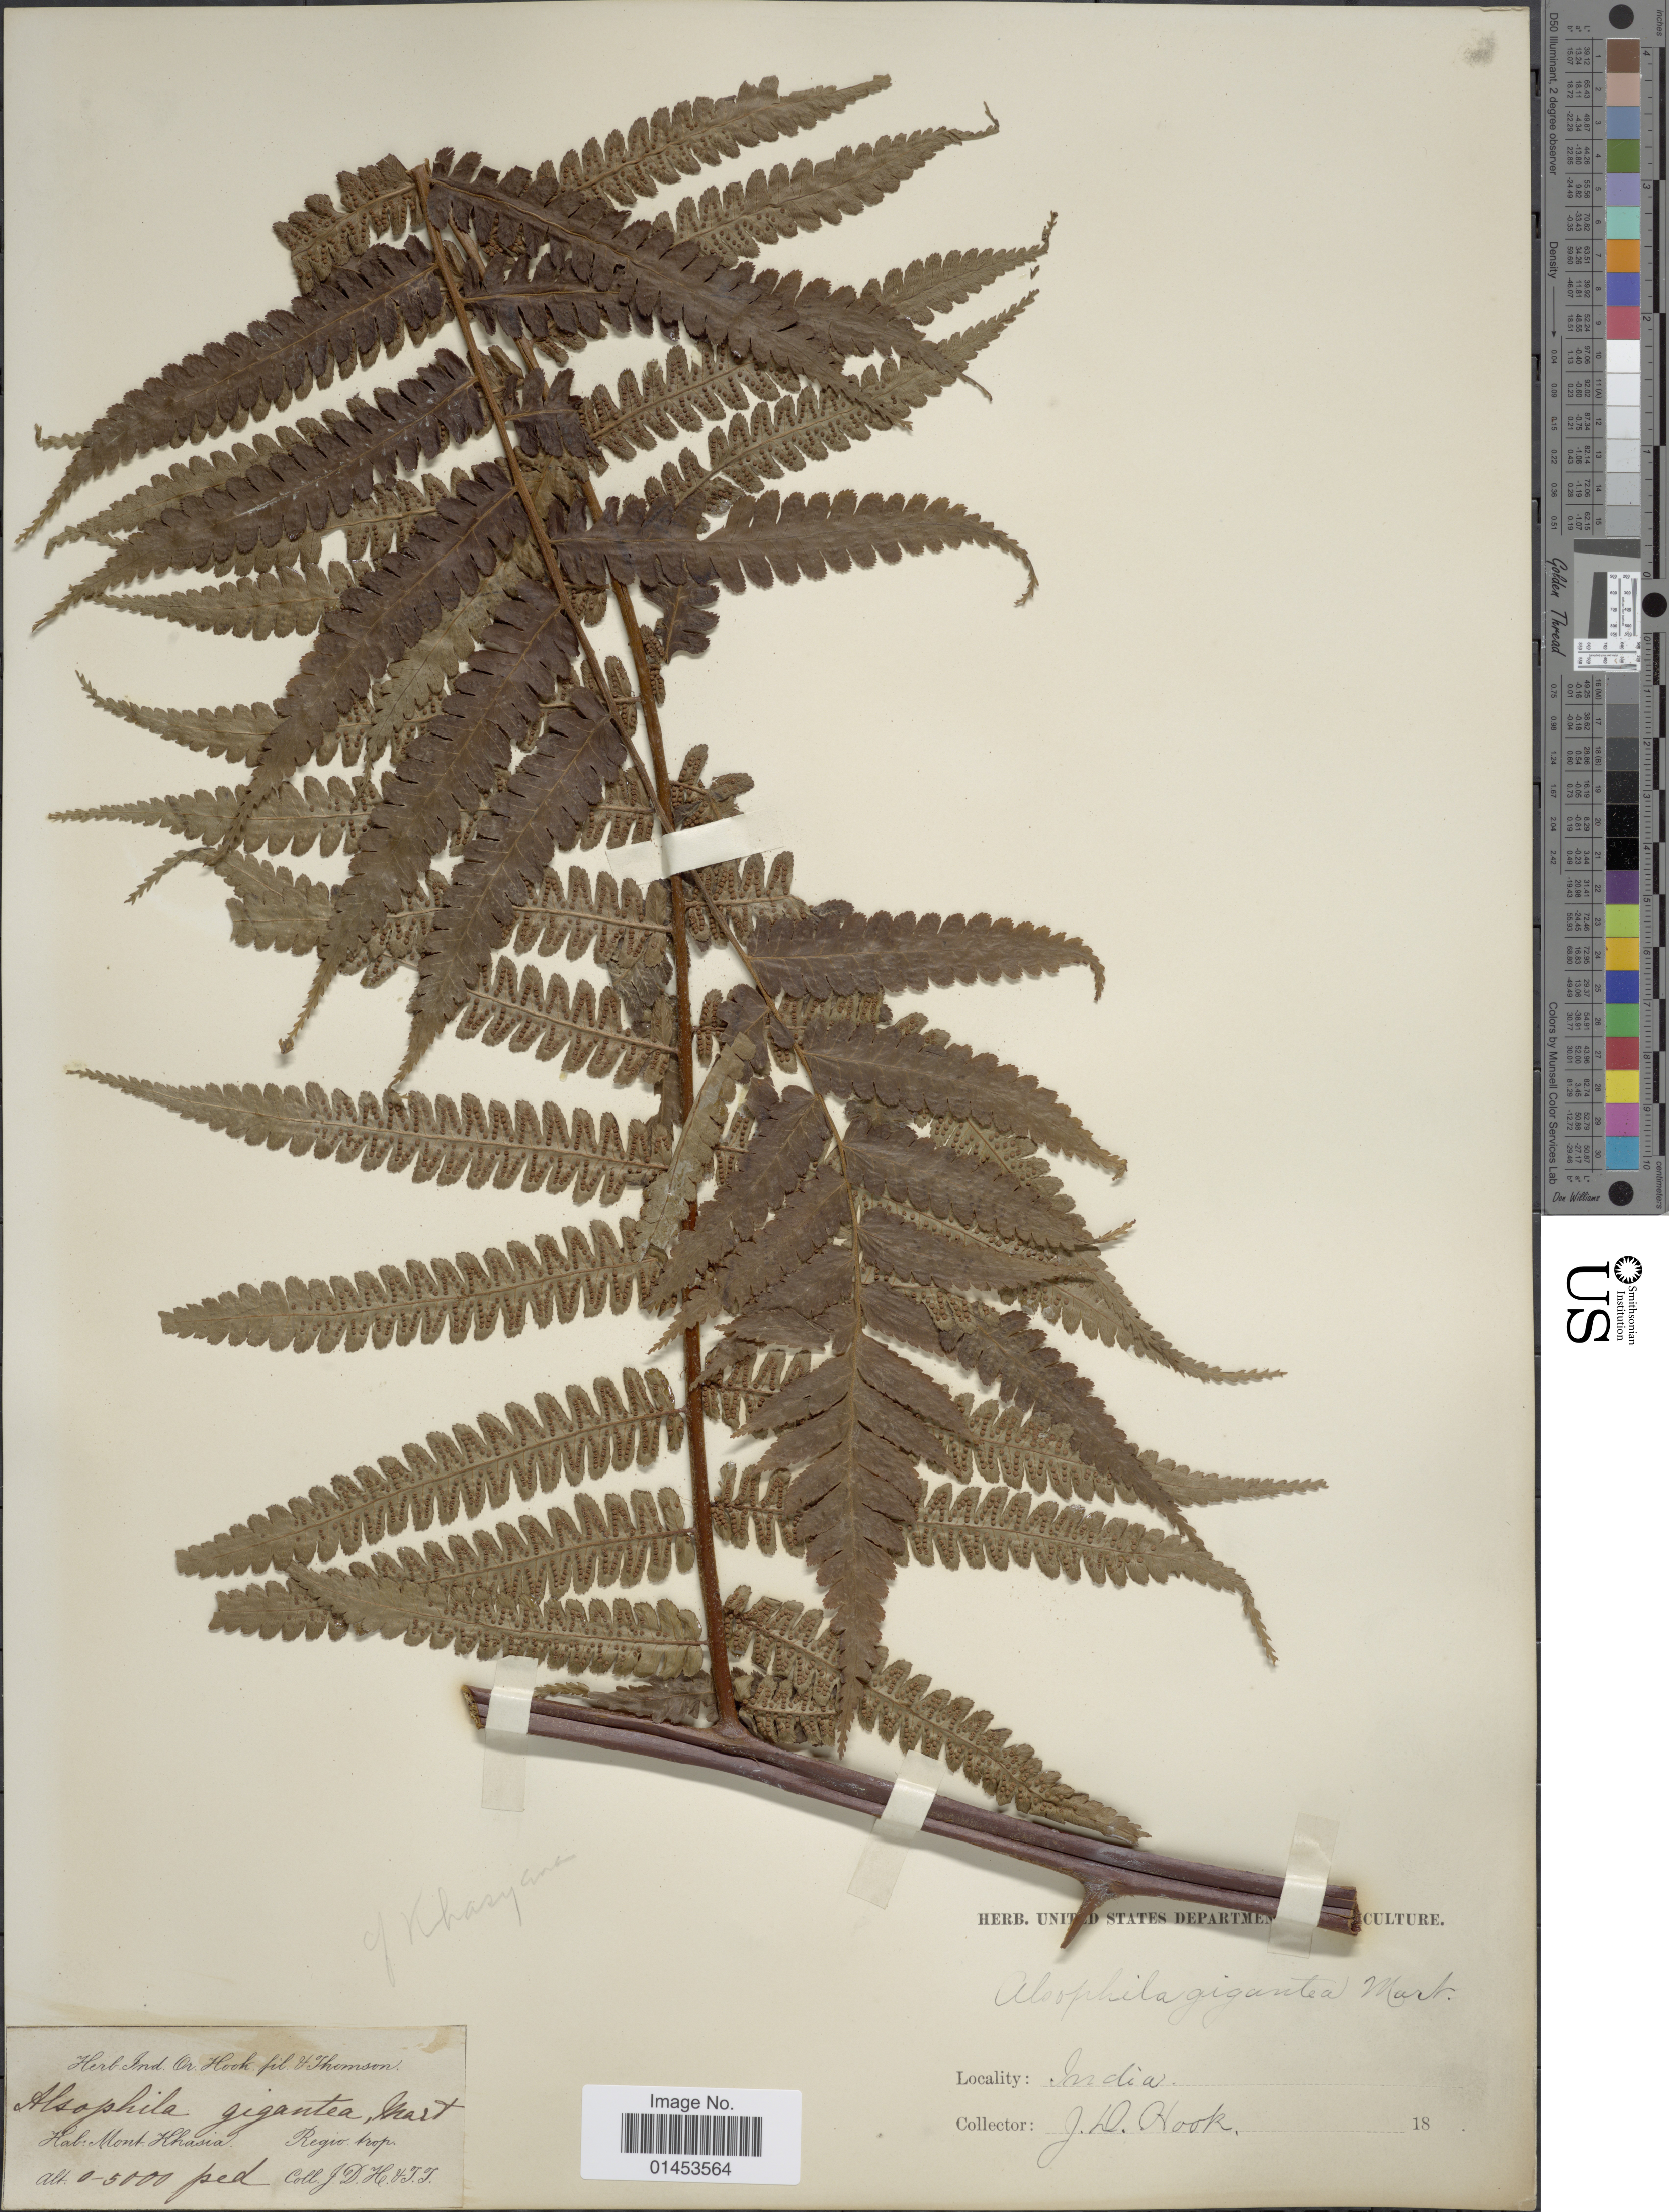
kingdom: Plantae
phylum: Tracheophyta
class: Polypodiopsida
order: Cyatheales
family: Cyatheaceae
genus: Cyathea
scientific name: Cyathea gigantea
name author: (Wall. ex Hook.) Holttum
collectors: J. D. Hooker & T. Thomson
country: India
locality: Mont. Khasia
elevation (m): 0